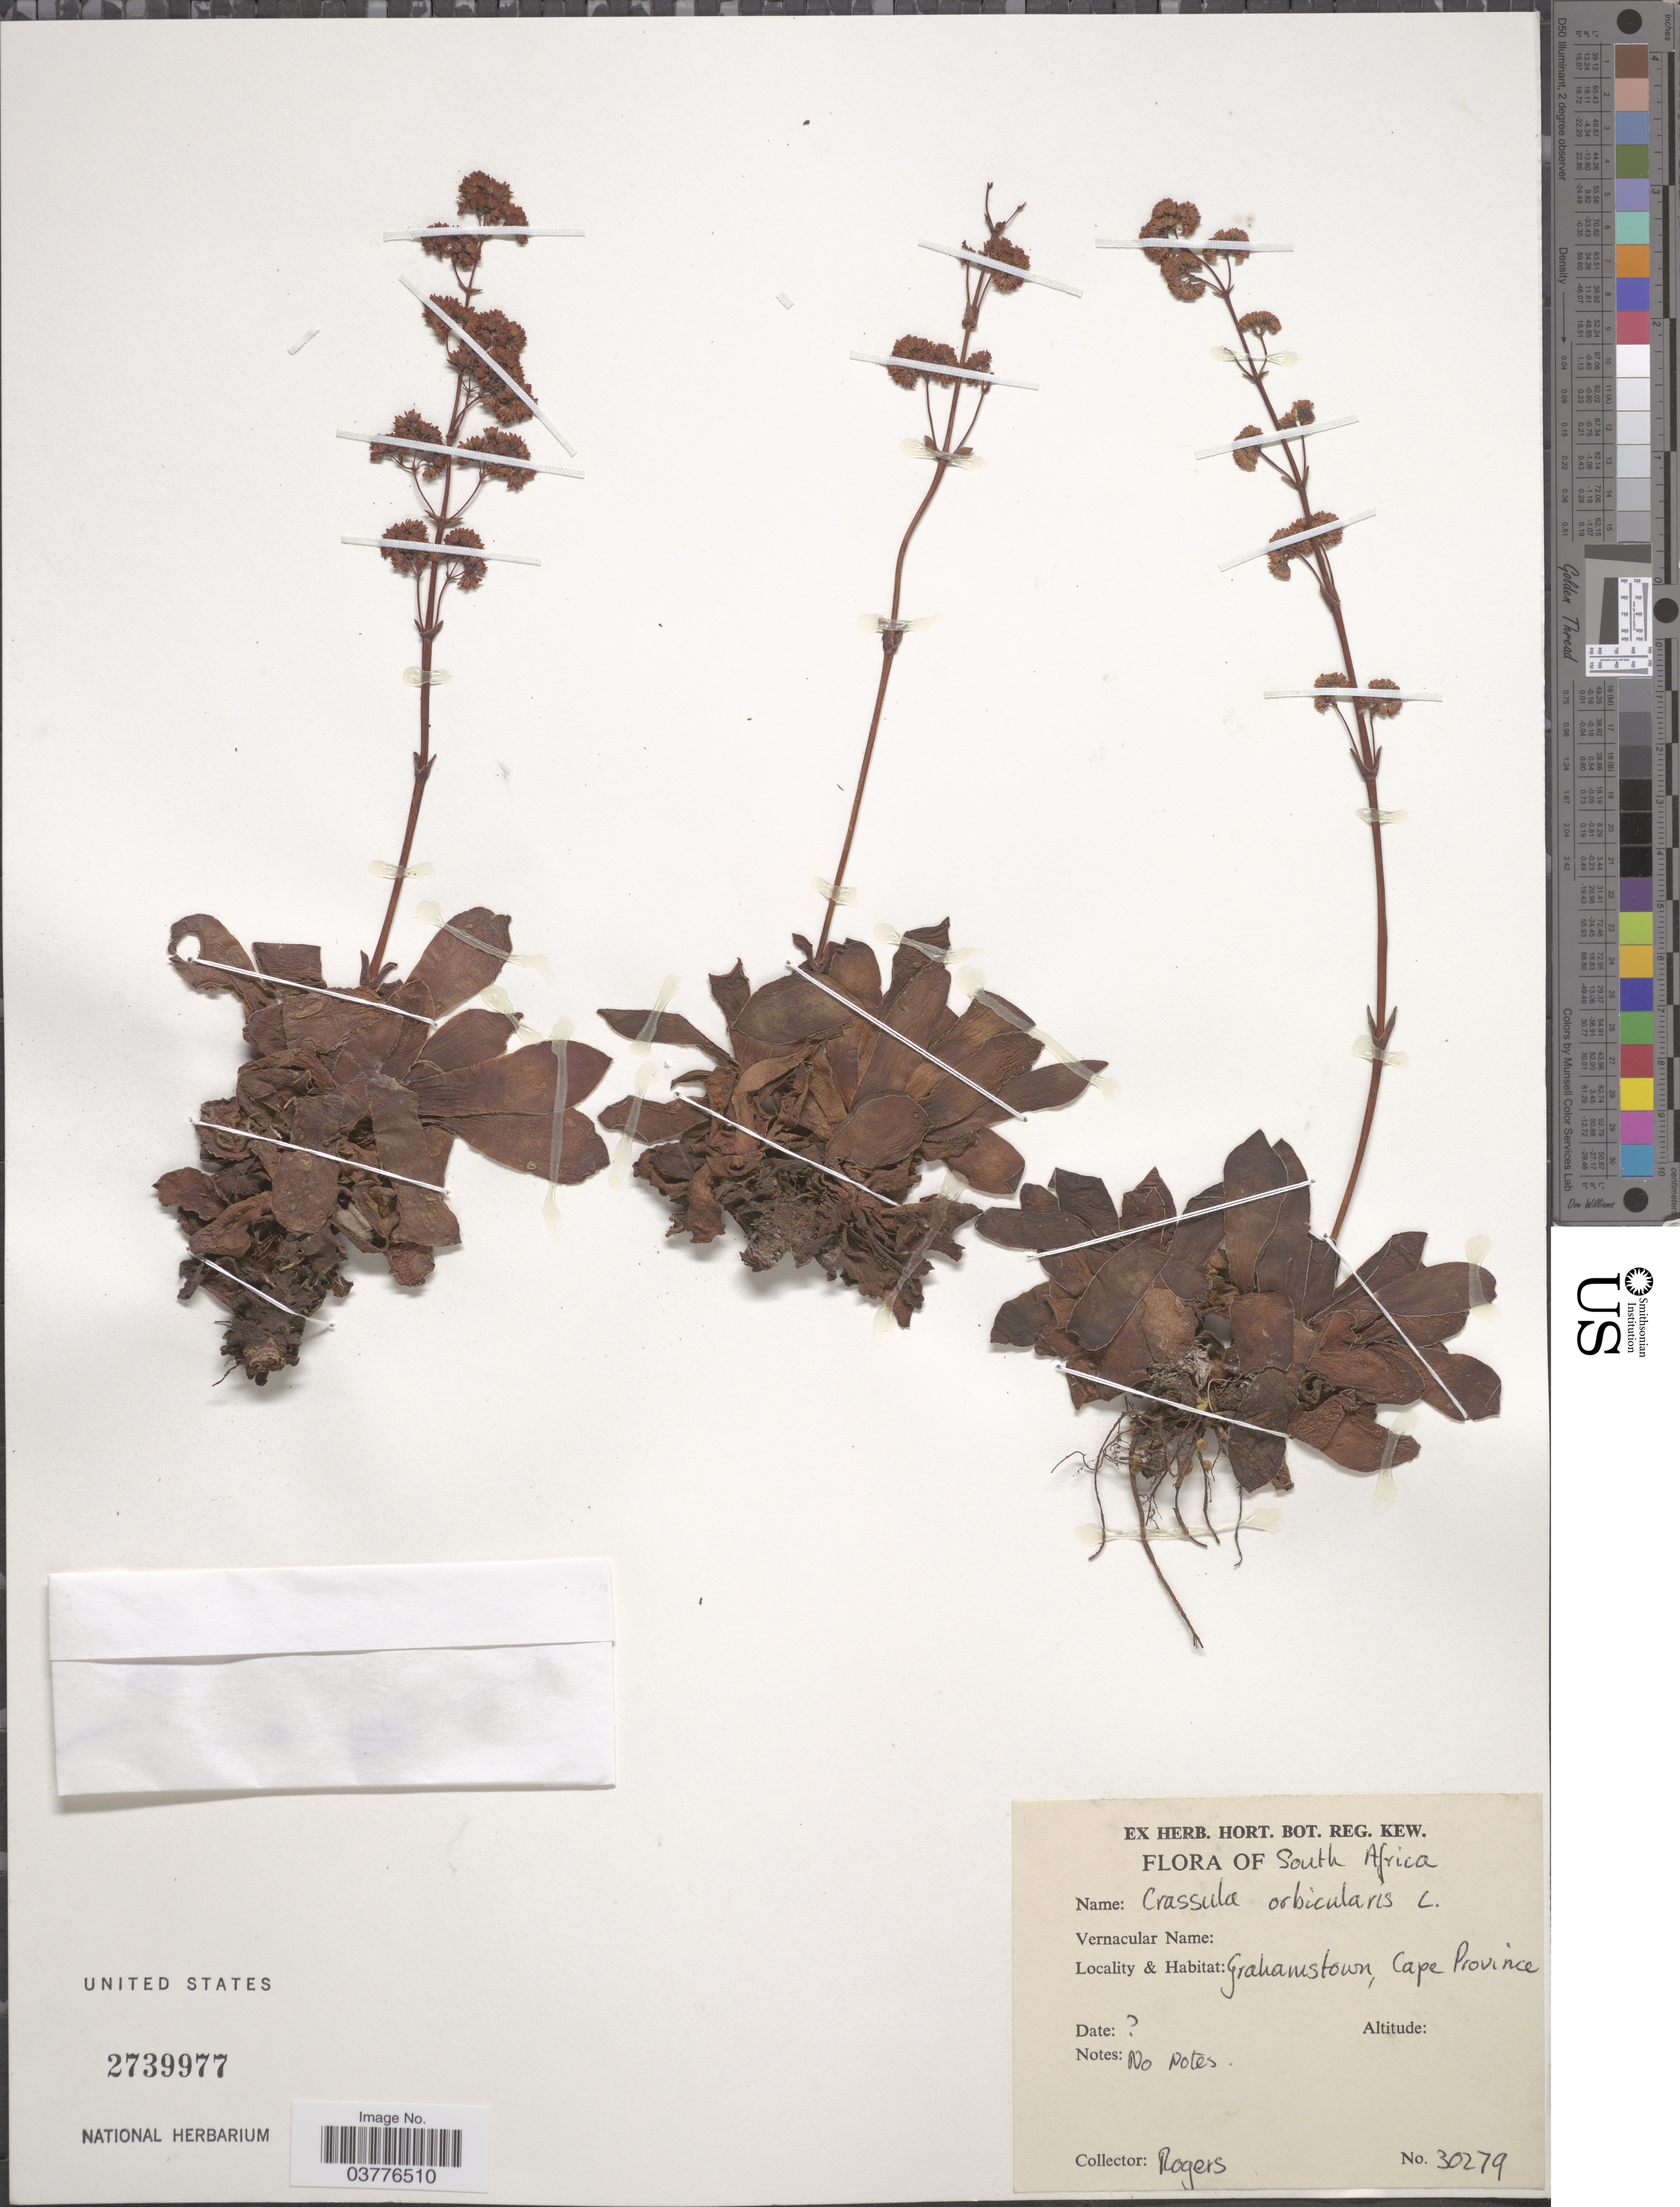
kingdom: Plantae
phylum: Tracheophyta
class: Magnoliopsida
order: Saxifragales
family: Crassulaceae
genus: Crassula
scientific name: Crassula orbicularis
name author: L.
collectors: -. Rogers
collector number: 30279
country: South Africa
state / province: Eastern Cape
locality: Grahamstown.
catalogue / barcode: US 2739977